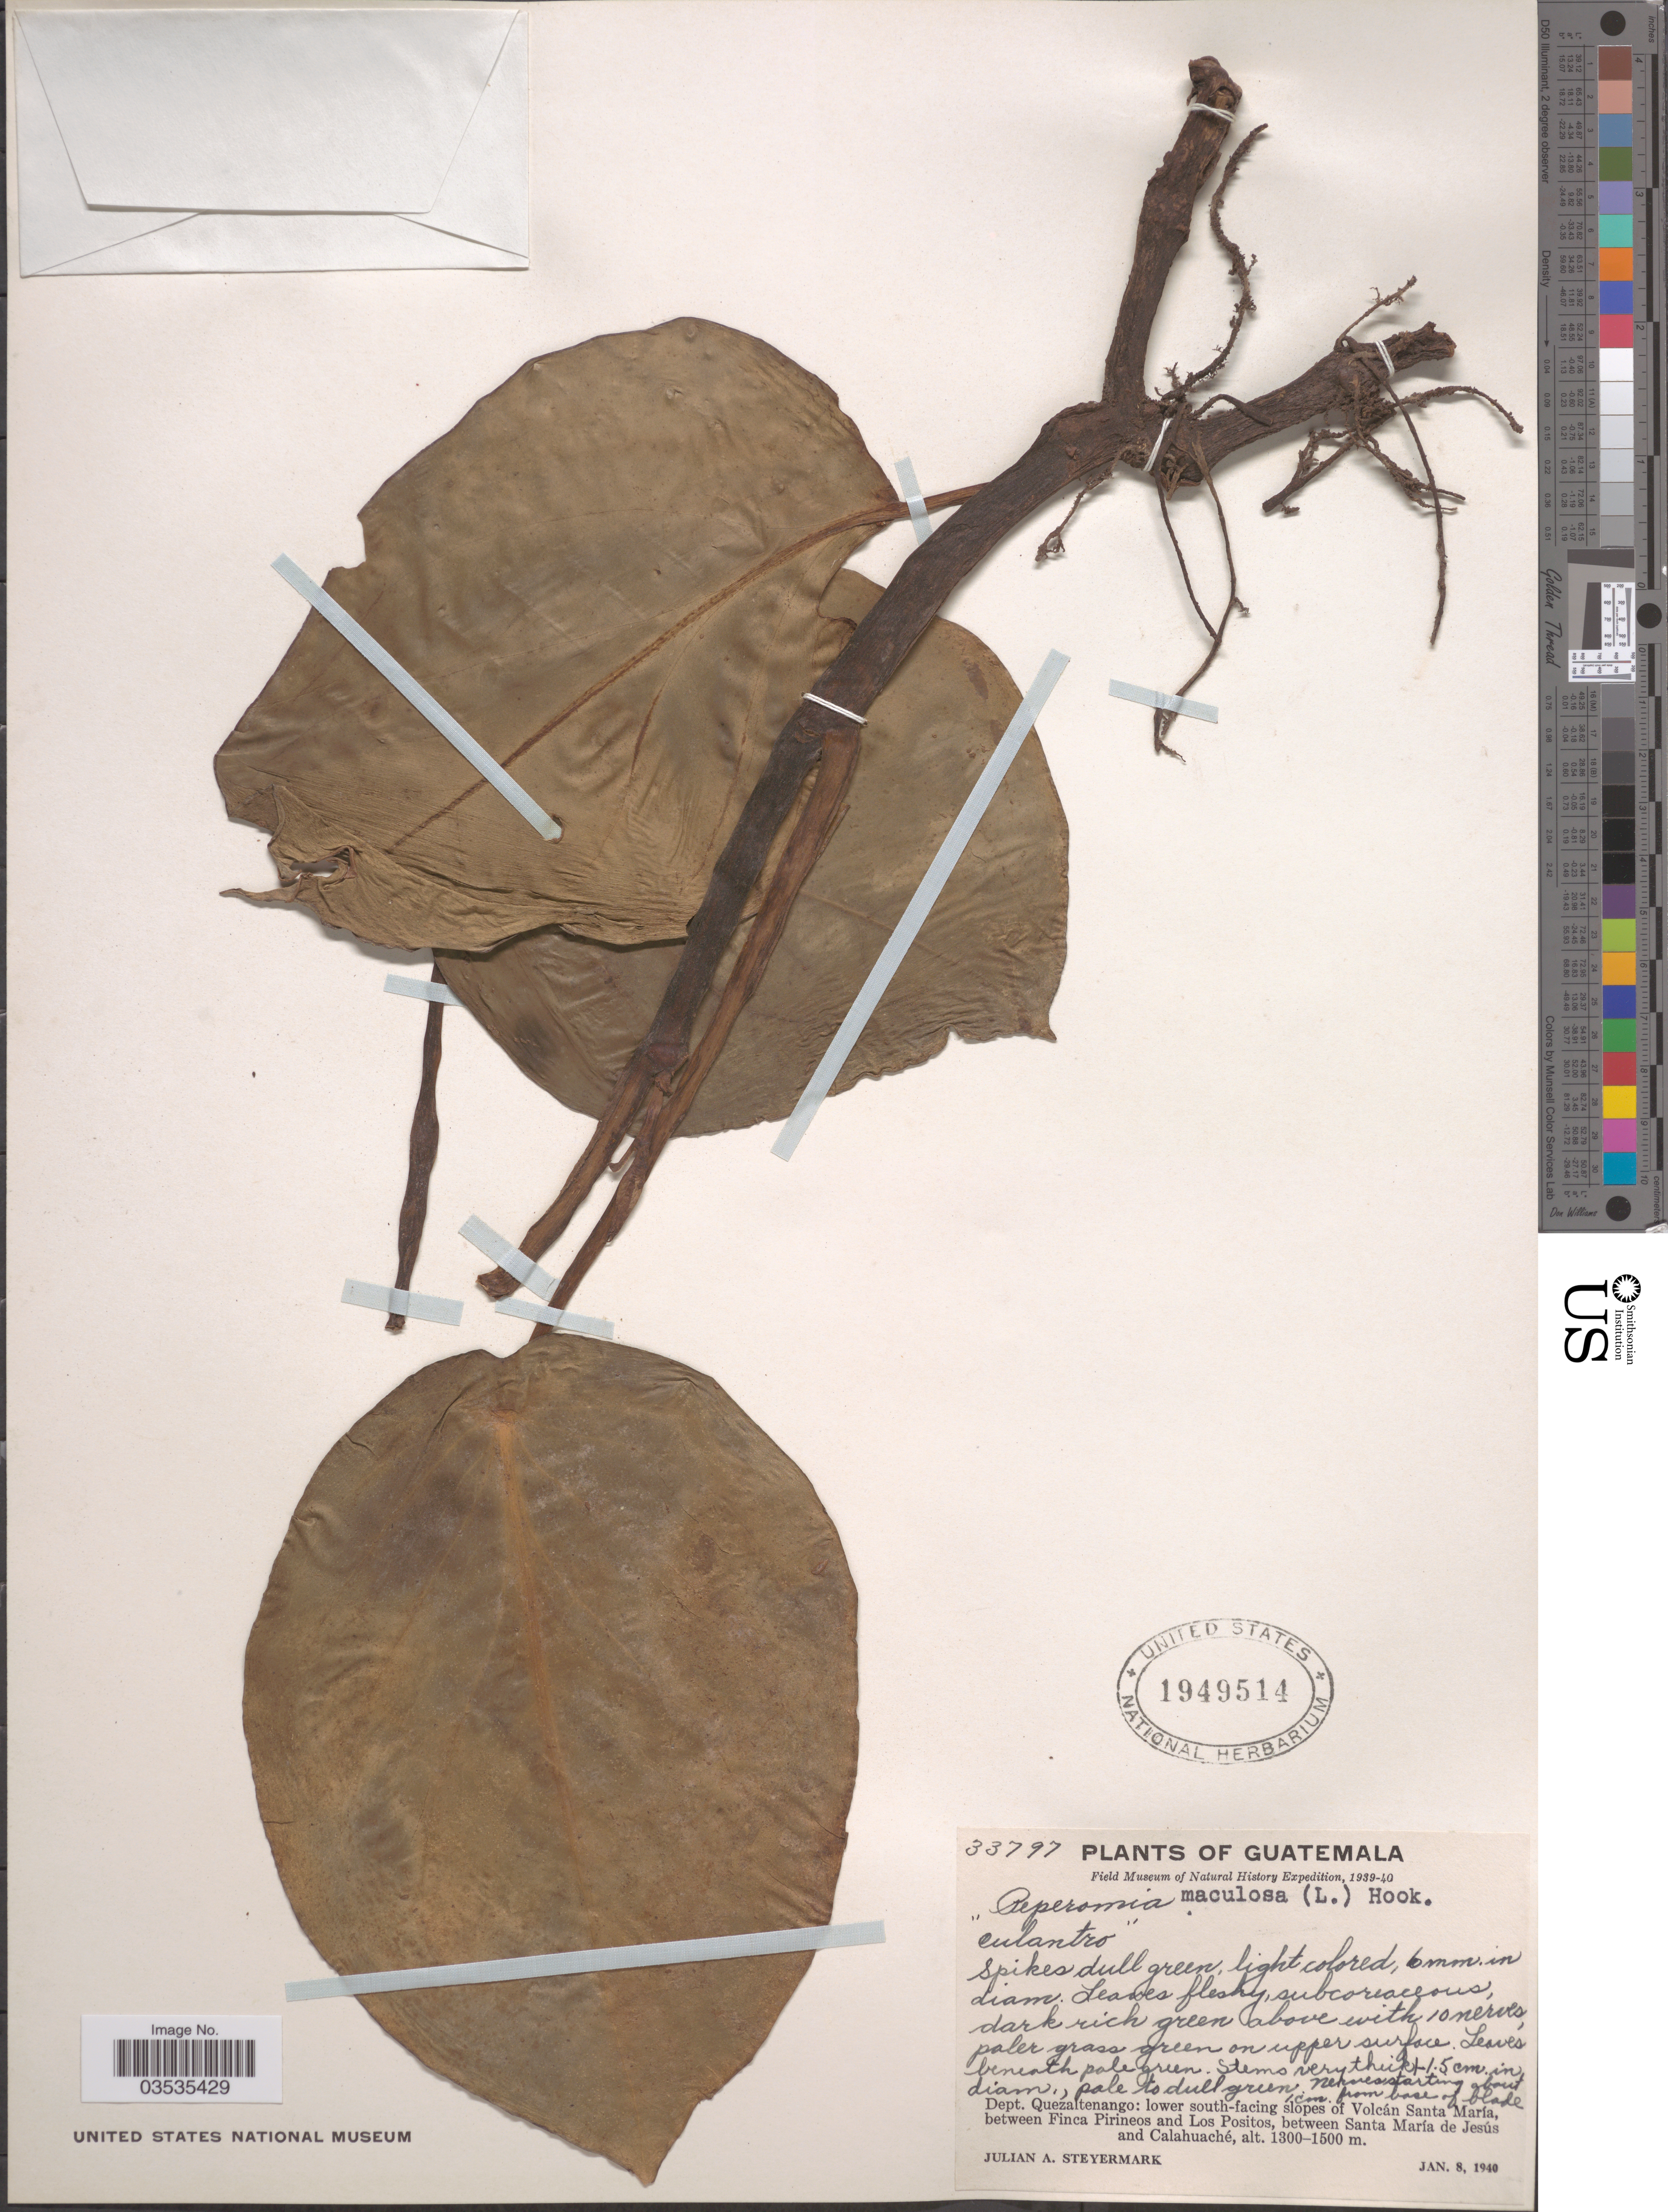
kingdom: Plantae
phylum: Tracheophyta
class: Magnoliopsida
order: Piperales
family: Piperaceae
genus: Peperomia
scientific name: Peperomia maculosa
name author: (L.) Hook.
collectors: J. Steyermark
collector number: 33797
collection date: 1940-01-08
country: Guatemala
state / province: Quetzaltenango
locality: Dept. Quezaltenango: lower south-facing slopes of Volcán Santa María, between Finca Pirineos and Los Positos, between Santa María de Jesús and Calahuaché.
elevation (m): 1300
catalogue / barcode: US 1949514